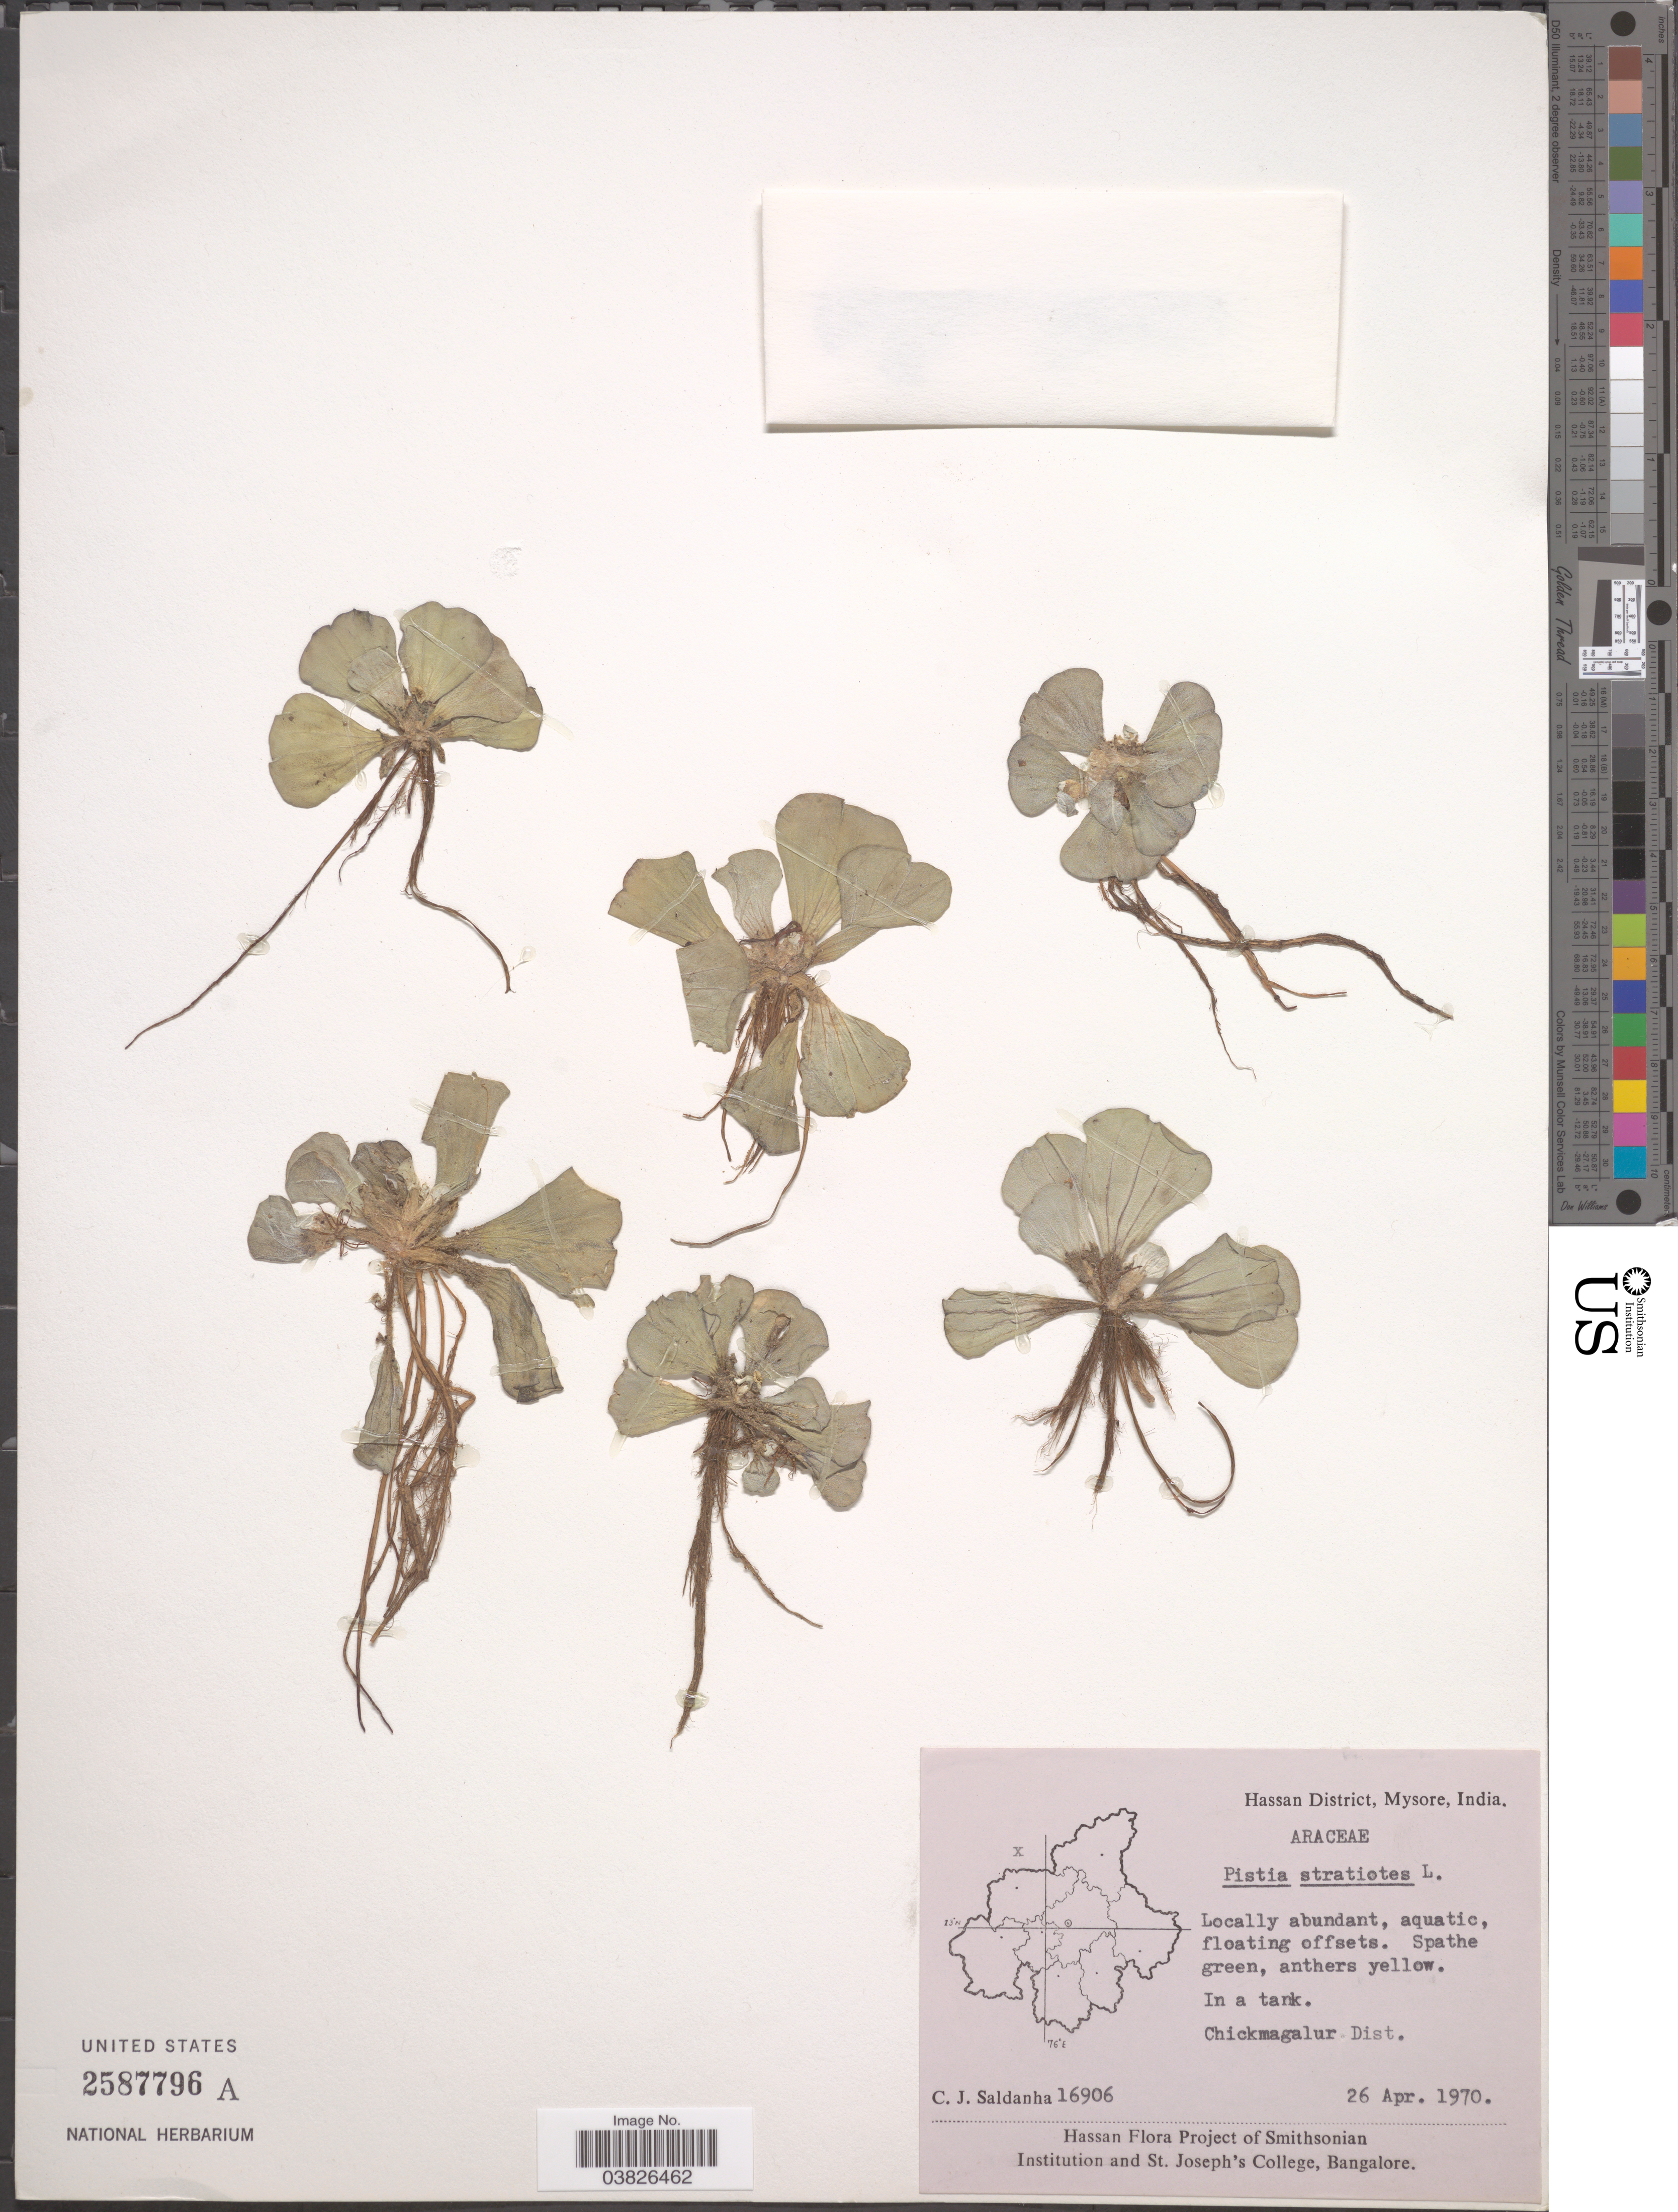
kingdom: Plantae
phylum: Tracheophyta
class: Liliopsida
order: Alismatales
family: Araceae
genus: Pistia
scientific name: Pistia stratiotes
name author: L.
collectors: C. J. Saldanha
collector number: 16906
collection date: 1970-04-26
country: India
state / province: Karnataka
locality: Hassan District, Mysore. In a tank. Chickmagalur Dist.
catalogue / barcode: US 2587796A